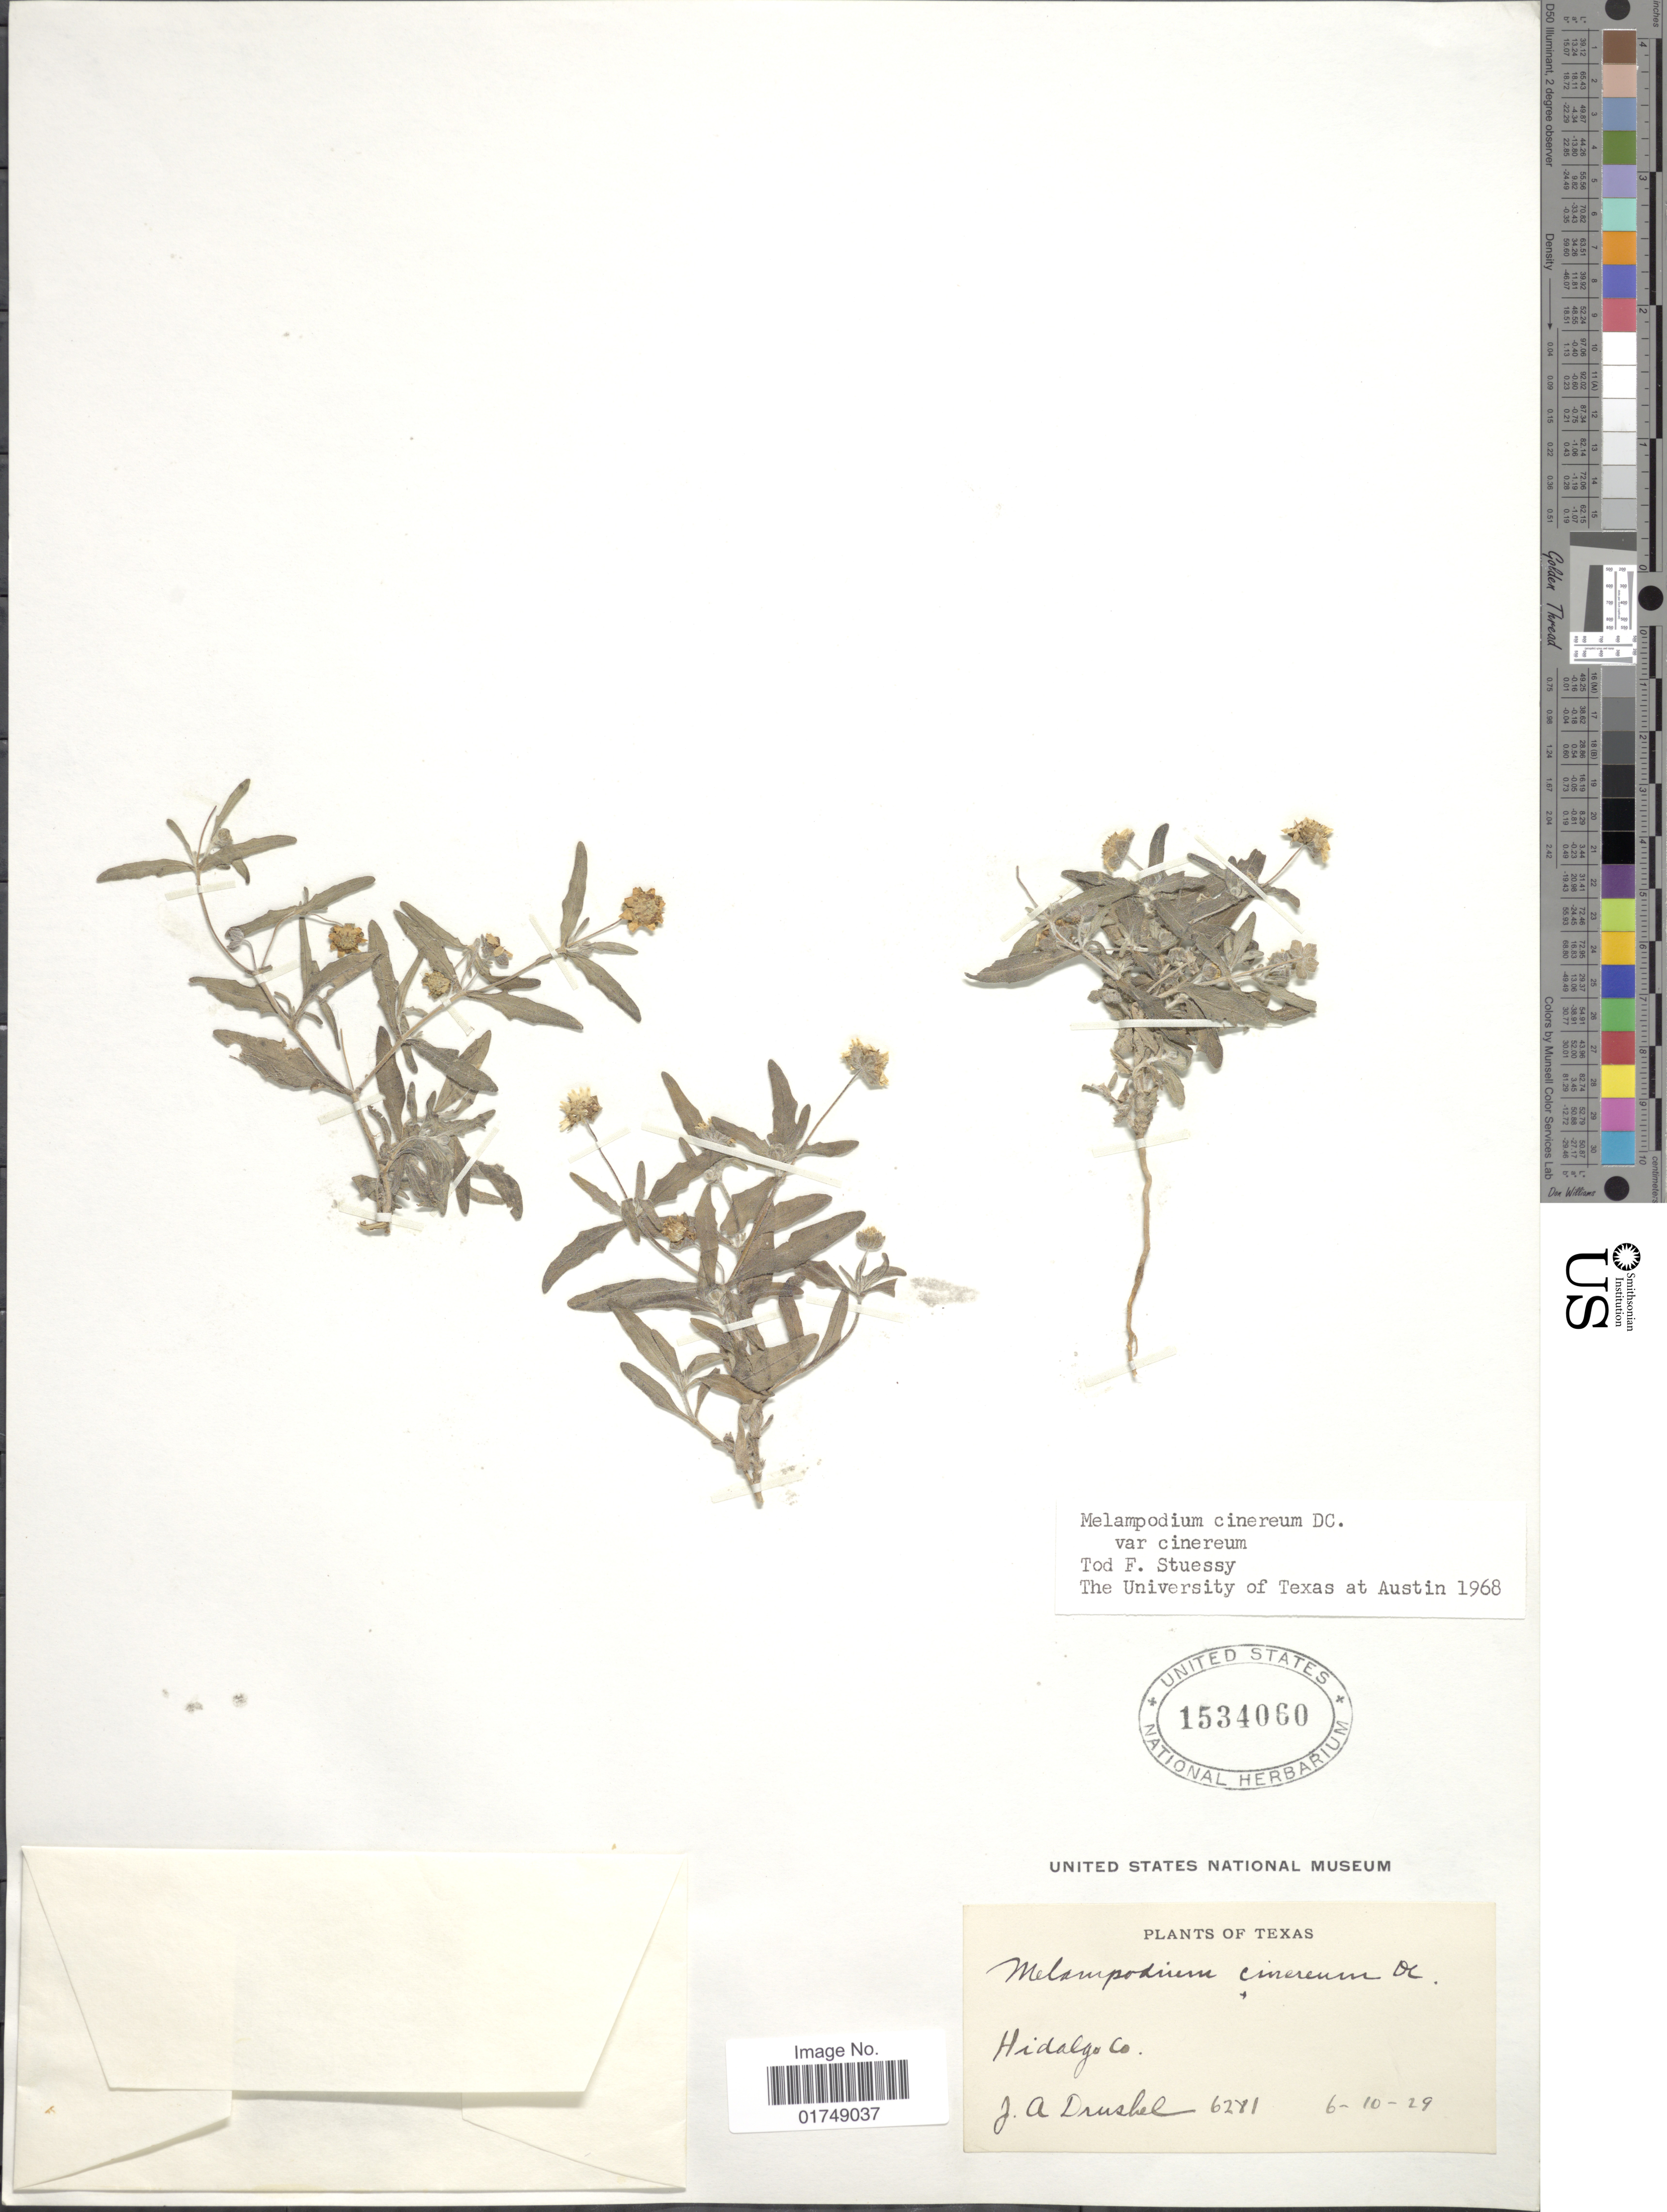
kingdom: Plantae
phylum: Tracheophyta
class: Magnoliopsida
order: Asterales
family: Asteraceae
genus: Melampodium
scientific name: Melampodium cinereum var. cinereum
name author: DC.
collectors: J. A. Drushel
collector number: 6281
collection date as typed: Transcribed d/m/y: 10/6/29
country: United States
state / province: Texas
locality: Hidalgo Co.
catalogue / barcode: US 1534060